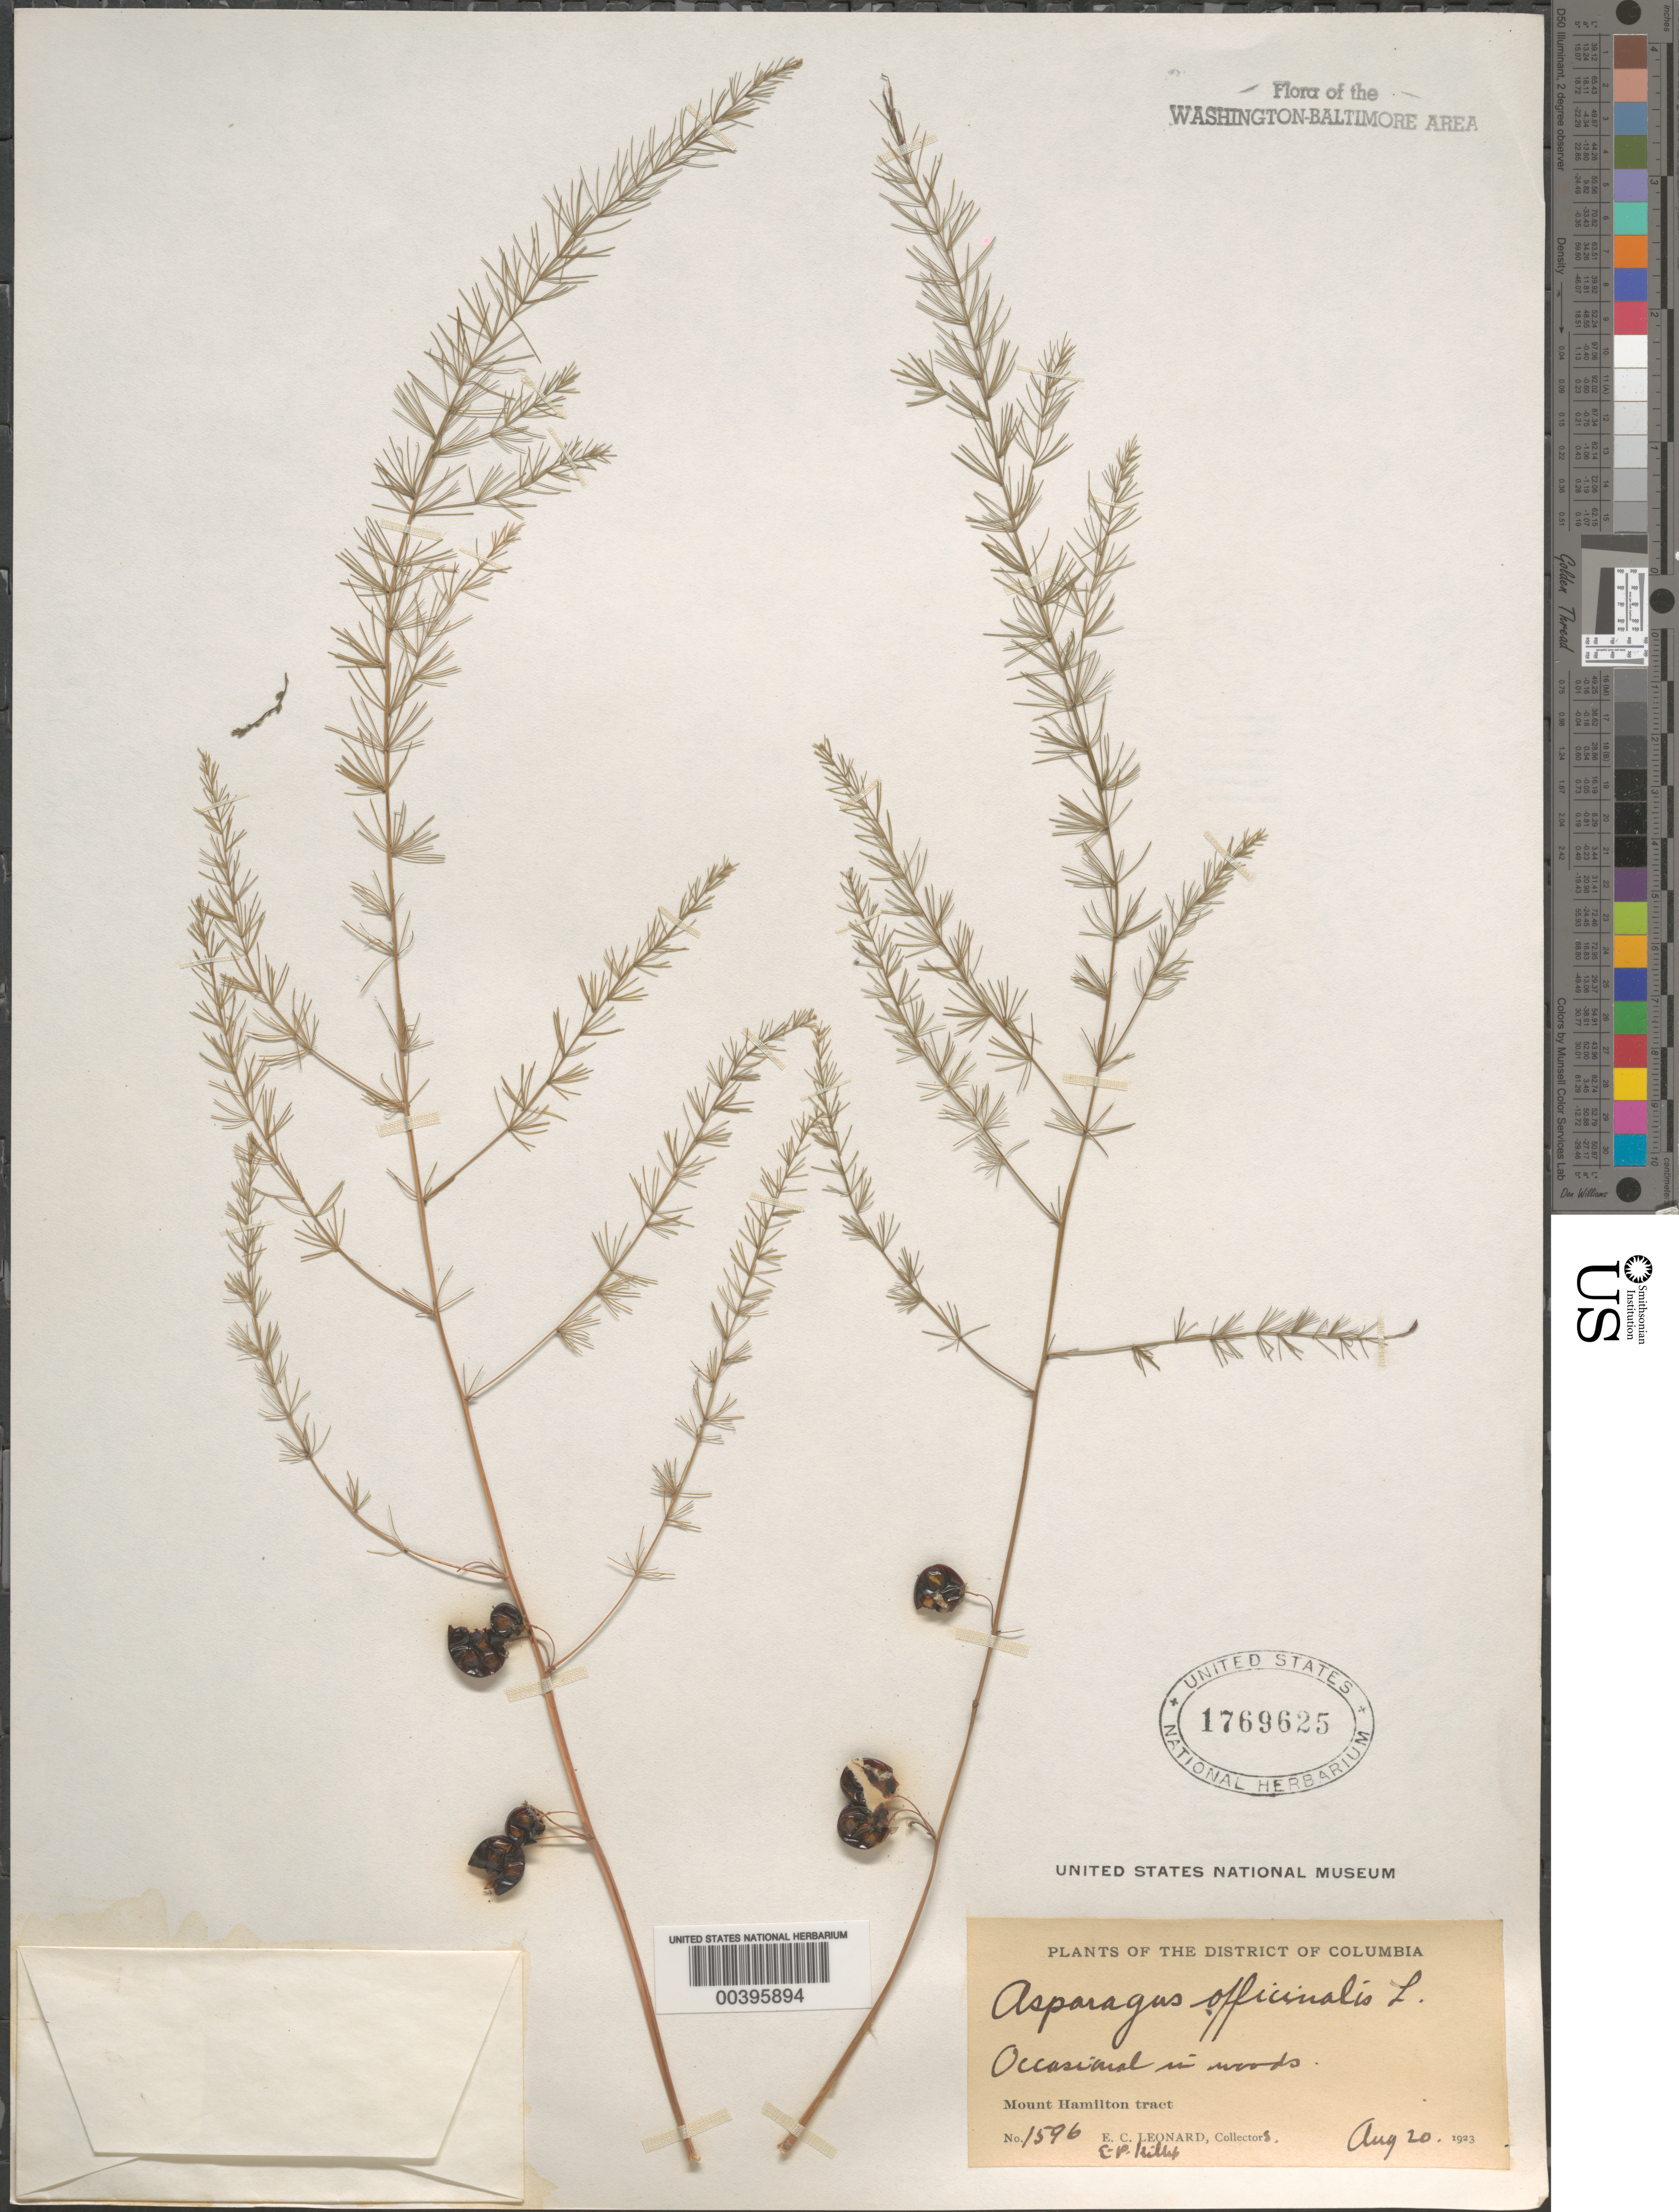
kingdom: Plantae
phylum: Tracheophyta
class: Liliopsida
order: Asparagales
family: Asparagaceae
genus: Asparagus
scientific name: Asparagus officinalis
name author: L.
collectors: E. C. Leonard & E. P. Killip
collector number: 1596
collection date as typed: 20 Aug 1923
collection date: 1923-08-20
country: United States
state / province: District of Columbia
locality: Mount Hamilton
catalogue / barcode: US 1769625